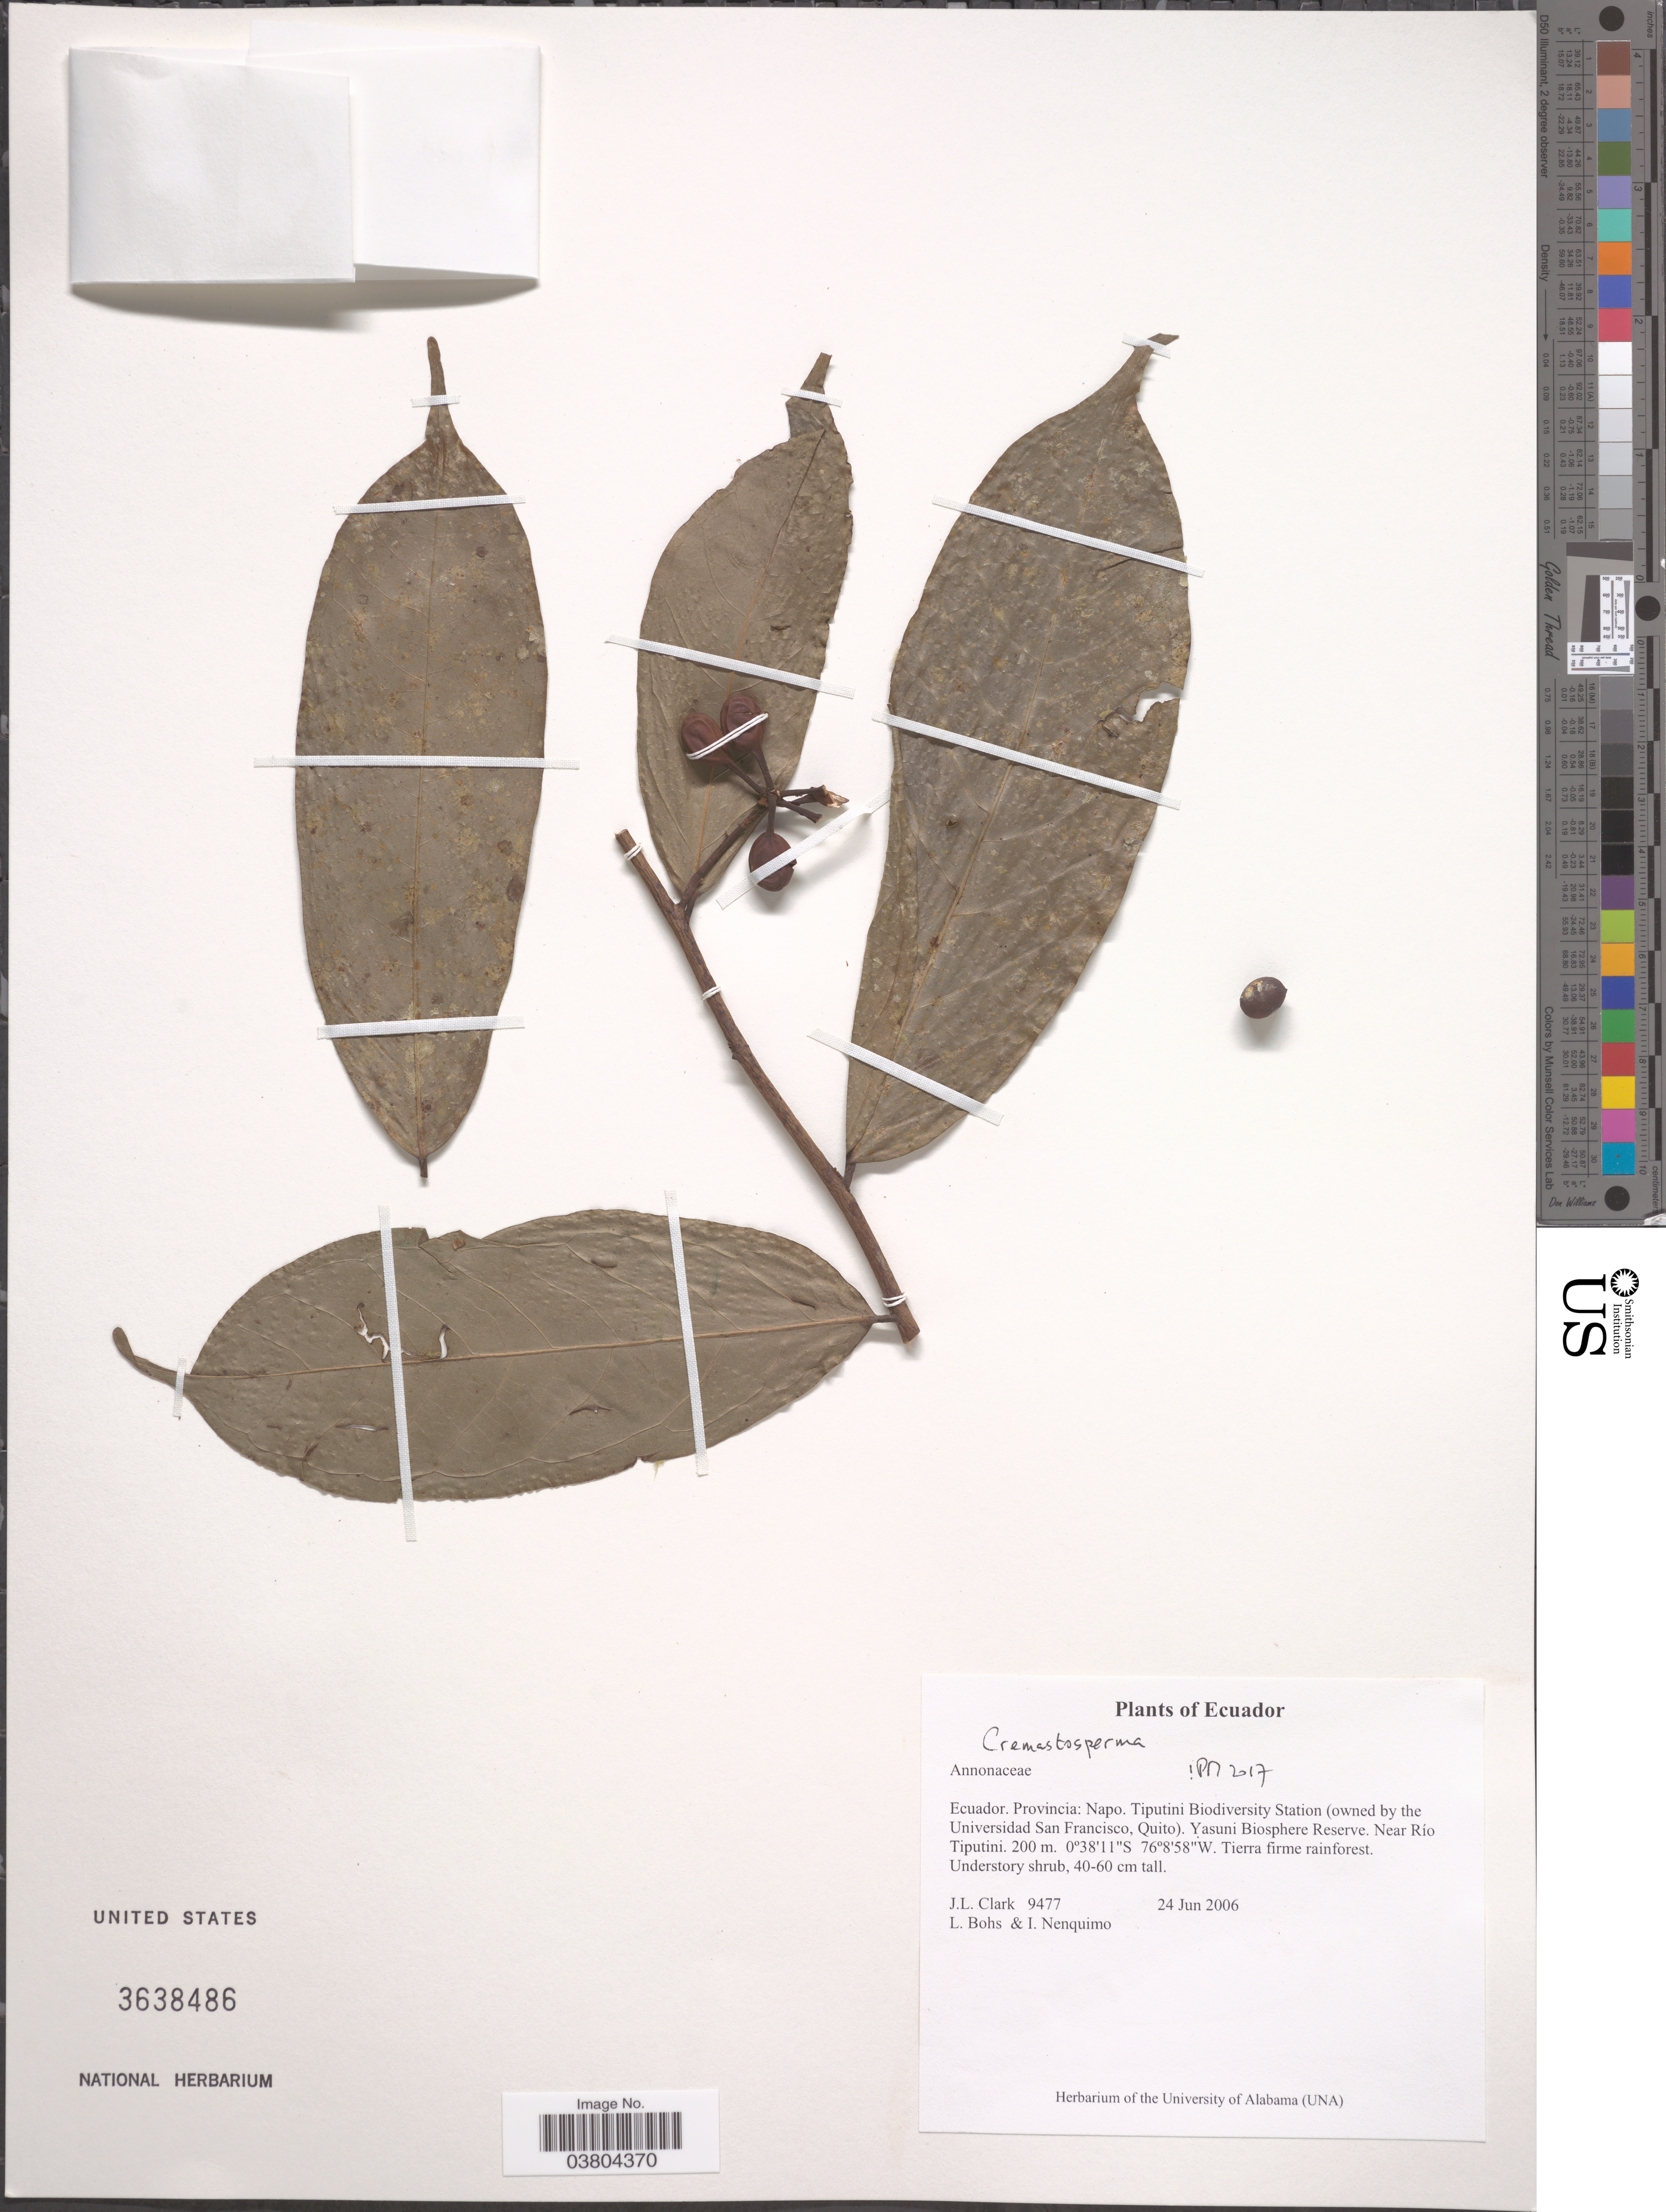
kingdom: Plantae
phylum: Tracheophyta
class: Magnoliopsida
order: Magnoliales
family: Annonaceae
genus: Cremastosperma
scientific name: Cremastosperma sp.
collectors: J. L. Clark, L. A. Bohs & I. Nenquimo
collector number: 9477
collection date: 2006-06-24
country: Ecuador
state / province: Napo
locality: Tiputini Biodiversity Station (owned by the Universidad San Francisco, Quito). Yasuni Biosphere Reserve. Near Río Tiputini.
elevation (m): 200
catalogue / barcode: US 3638486